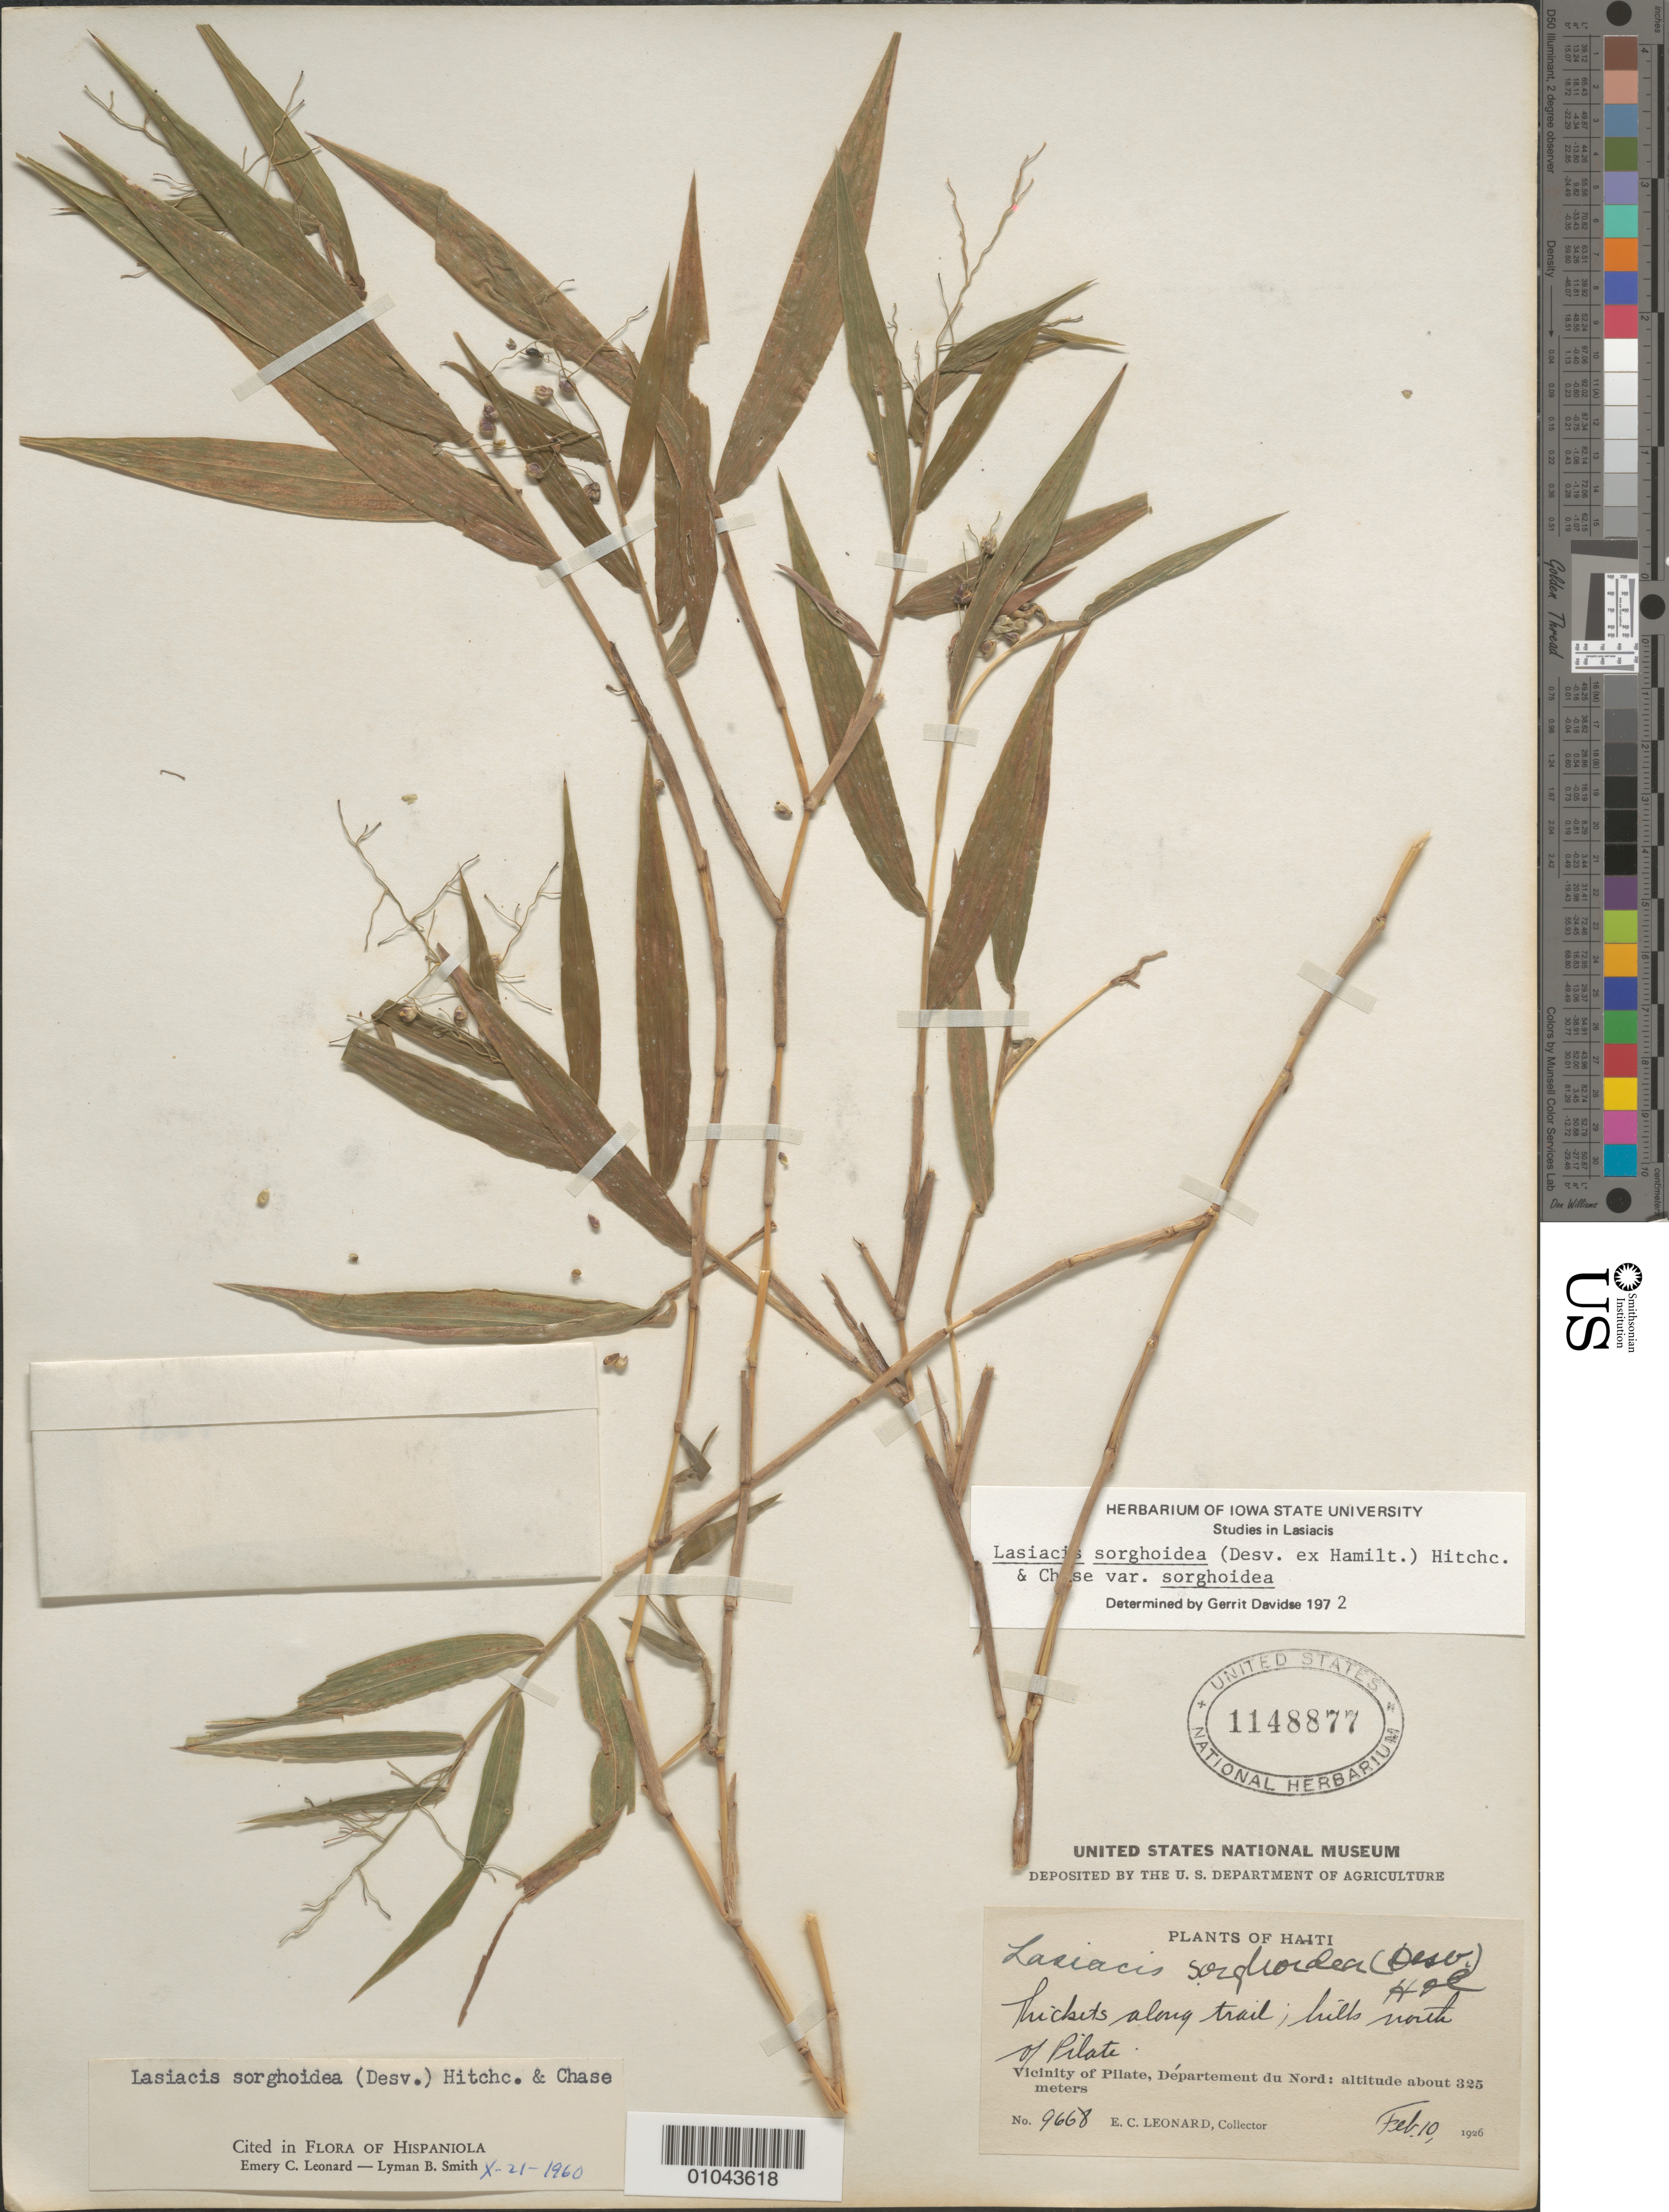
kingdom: Plantae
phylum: Tracheophyta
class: Liliopsida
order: Poales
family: Poaceae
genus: Lasiacis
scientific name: Lasiacis sorghoidea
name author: (Desv. ex Ham.) Hitchc. & Chase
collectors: E. C. Leonard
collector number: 9668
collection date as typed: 10 Feb 1926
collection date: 1926-02-10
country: Haiti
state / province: Nord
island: Hispaniola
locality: Vicinity of Pilate, thickets along trail, hills north of Pilate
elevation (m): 325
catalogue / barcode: US 1148877